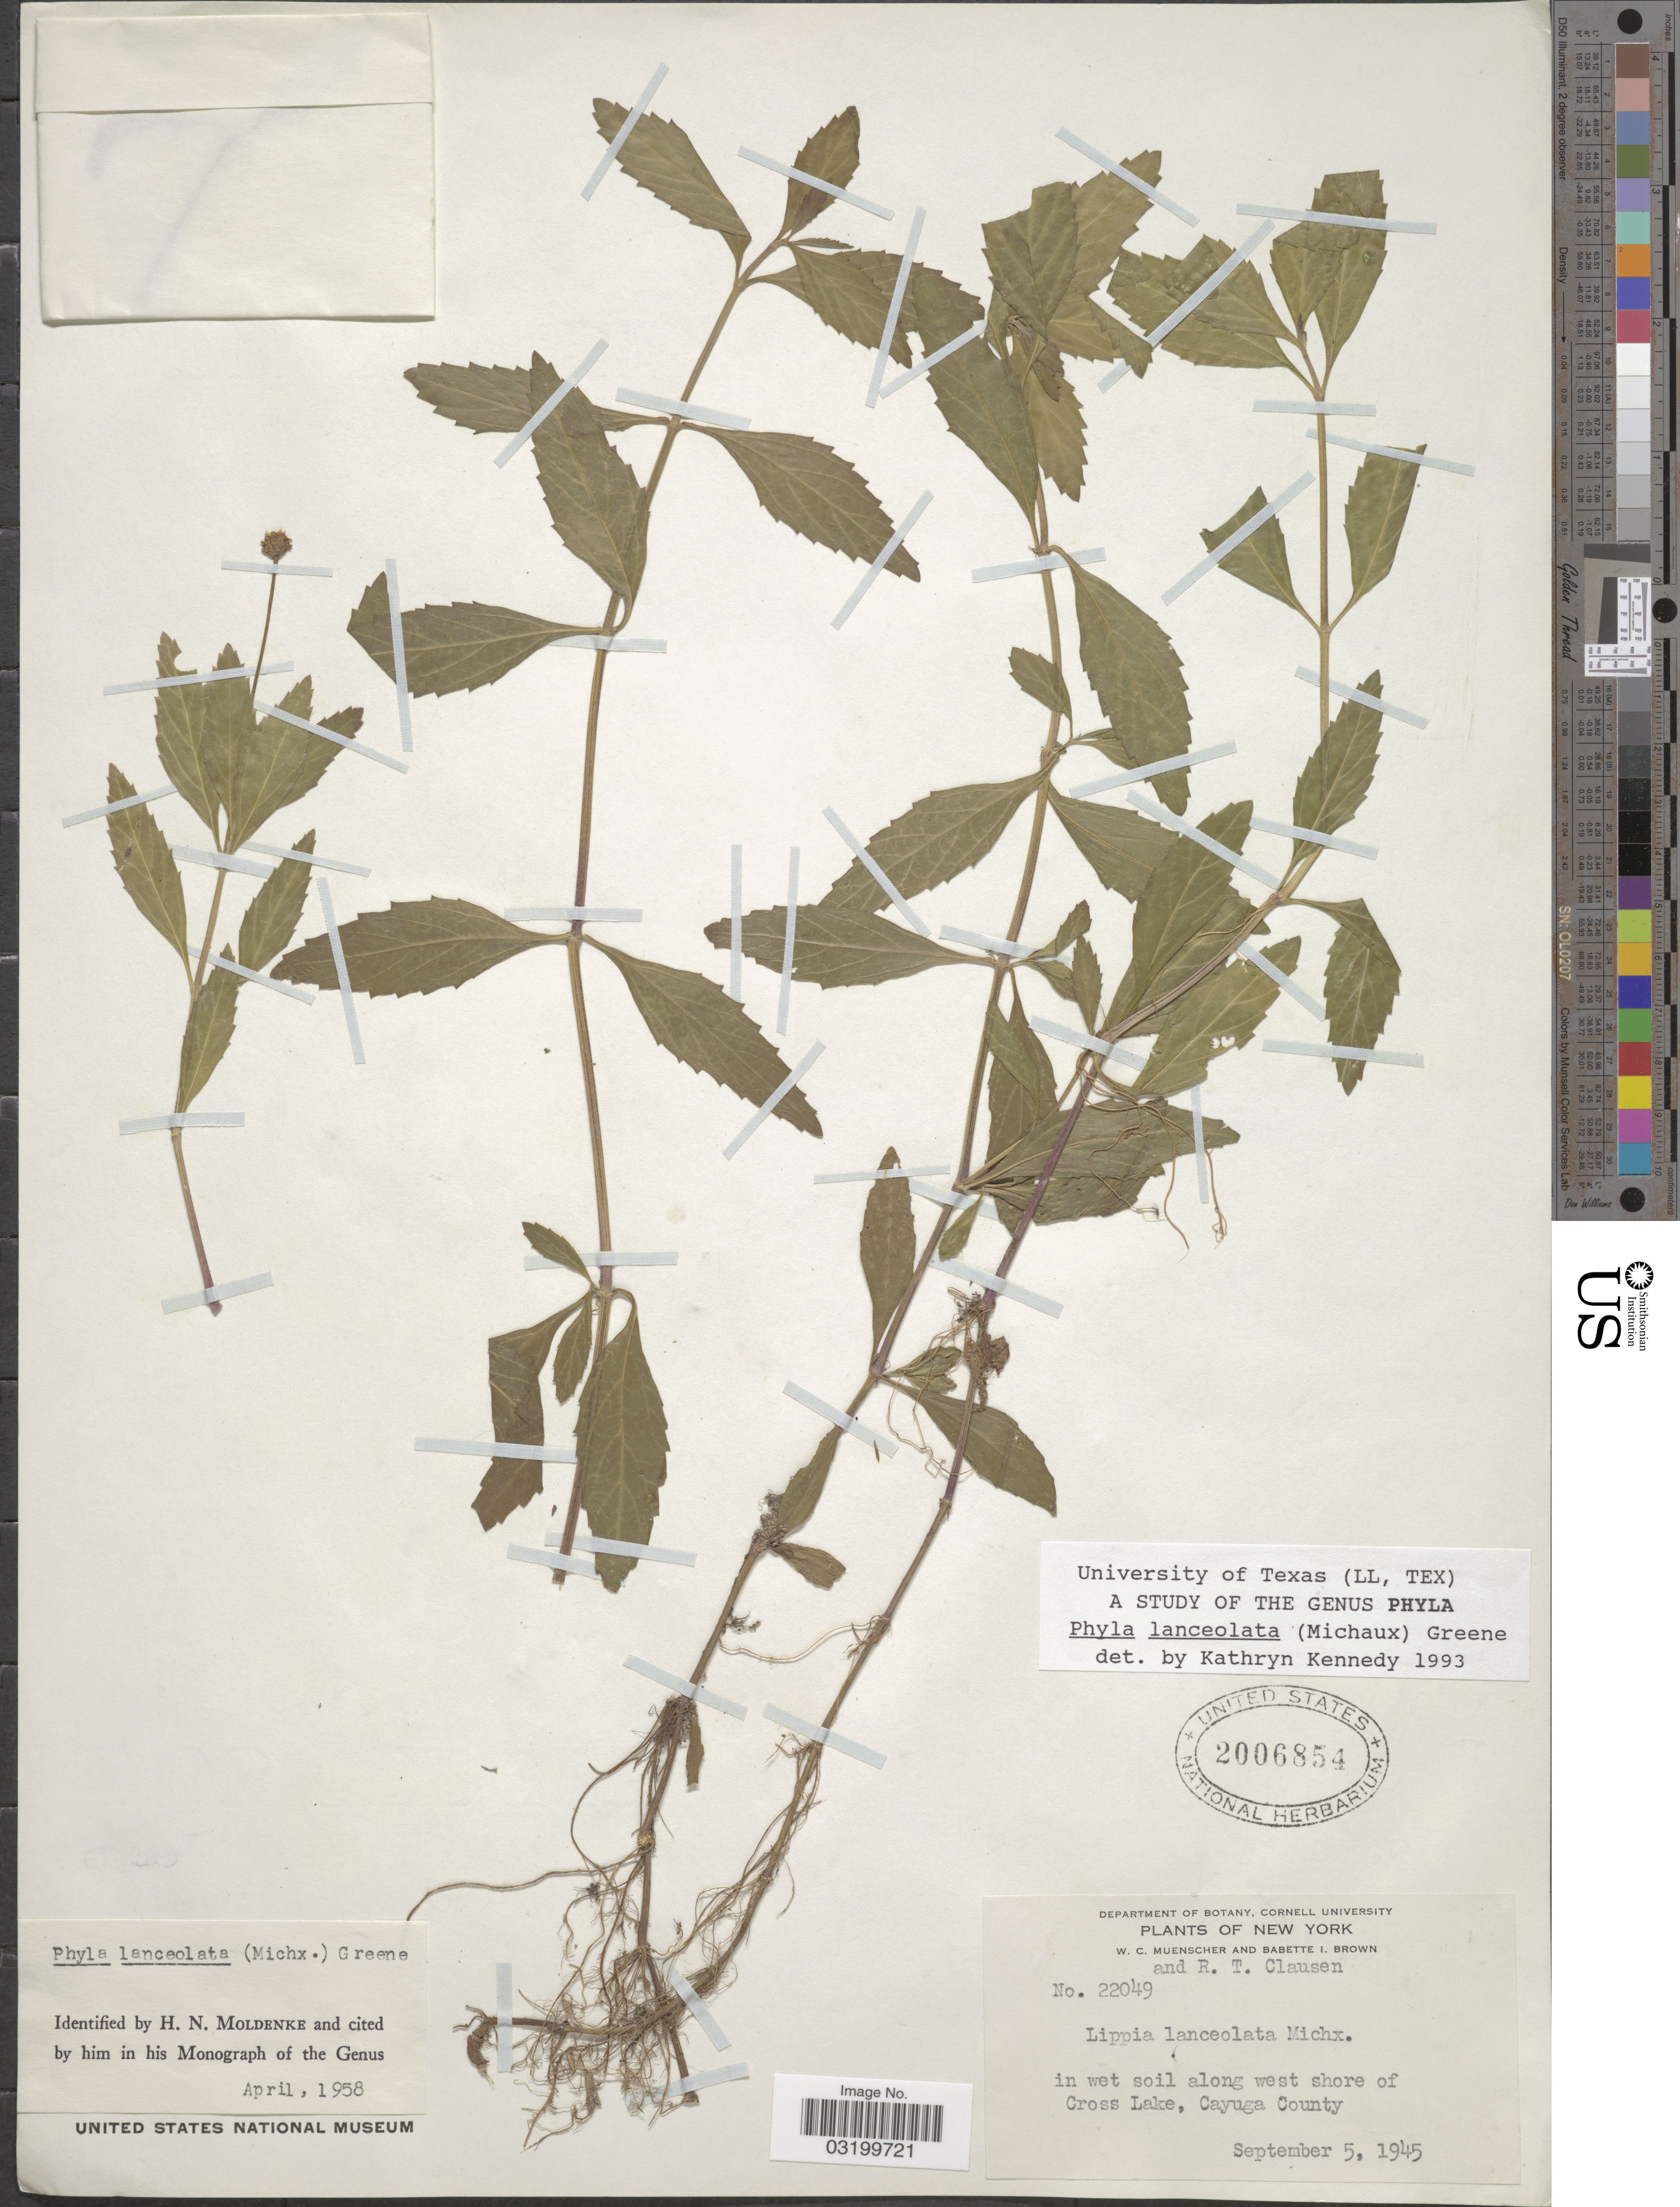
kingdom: Plantae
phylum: Tracheophyta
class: Magnoliopsida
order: Lamiales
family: Verbenaceae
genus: Phyla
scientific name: Phyla lanceolata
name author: (Michx.) Greene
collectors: W. Muenscher, B. I. Brown & R. T. Clausen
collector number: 22049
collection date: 1945-09-05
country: United States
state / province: New York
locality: In wet soil along west shore of Cross Lake, Cayuga County.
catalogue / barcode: US 2006854